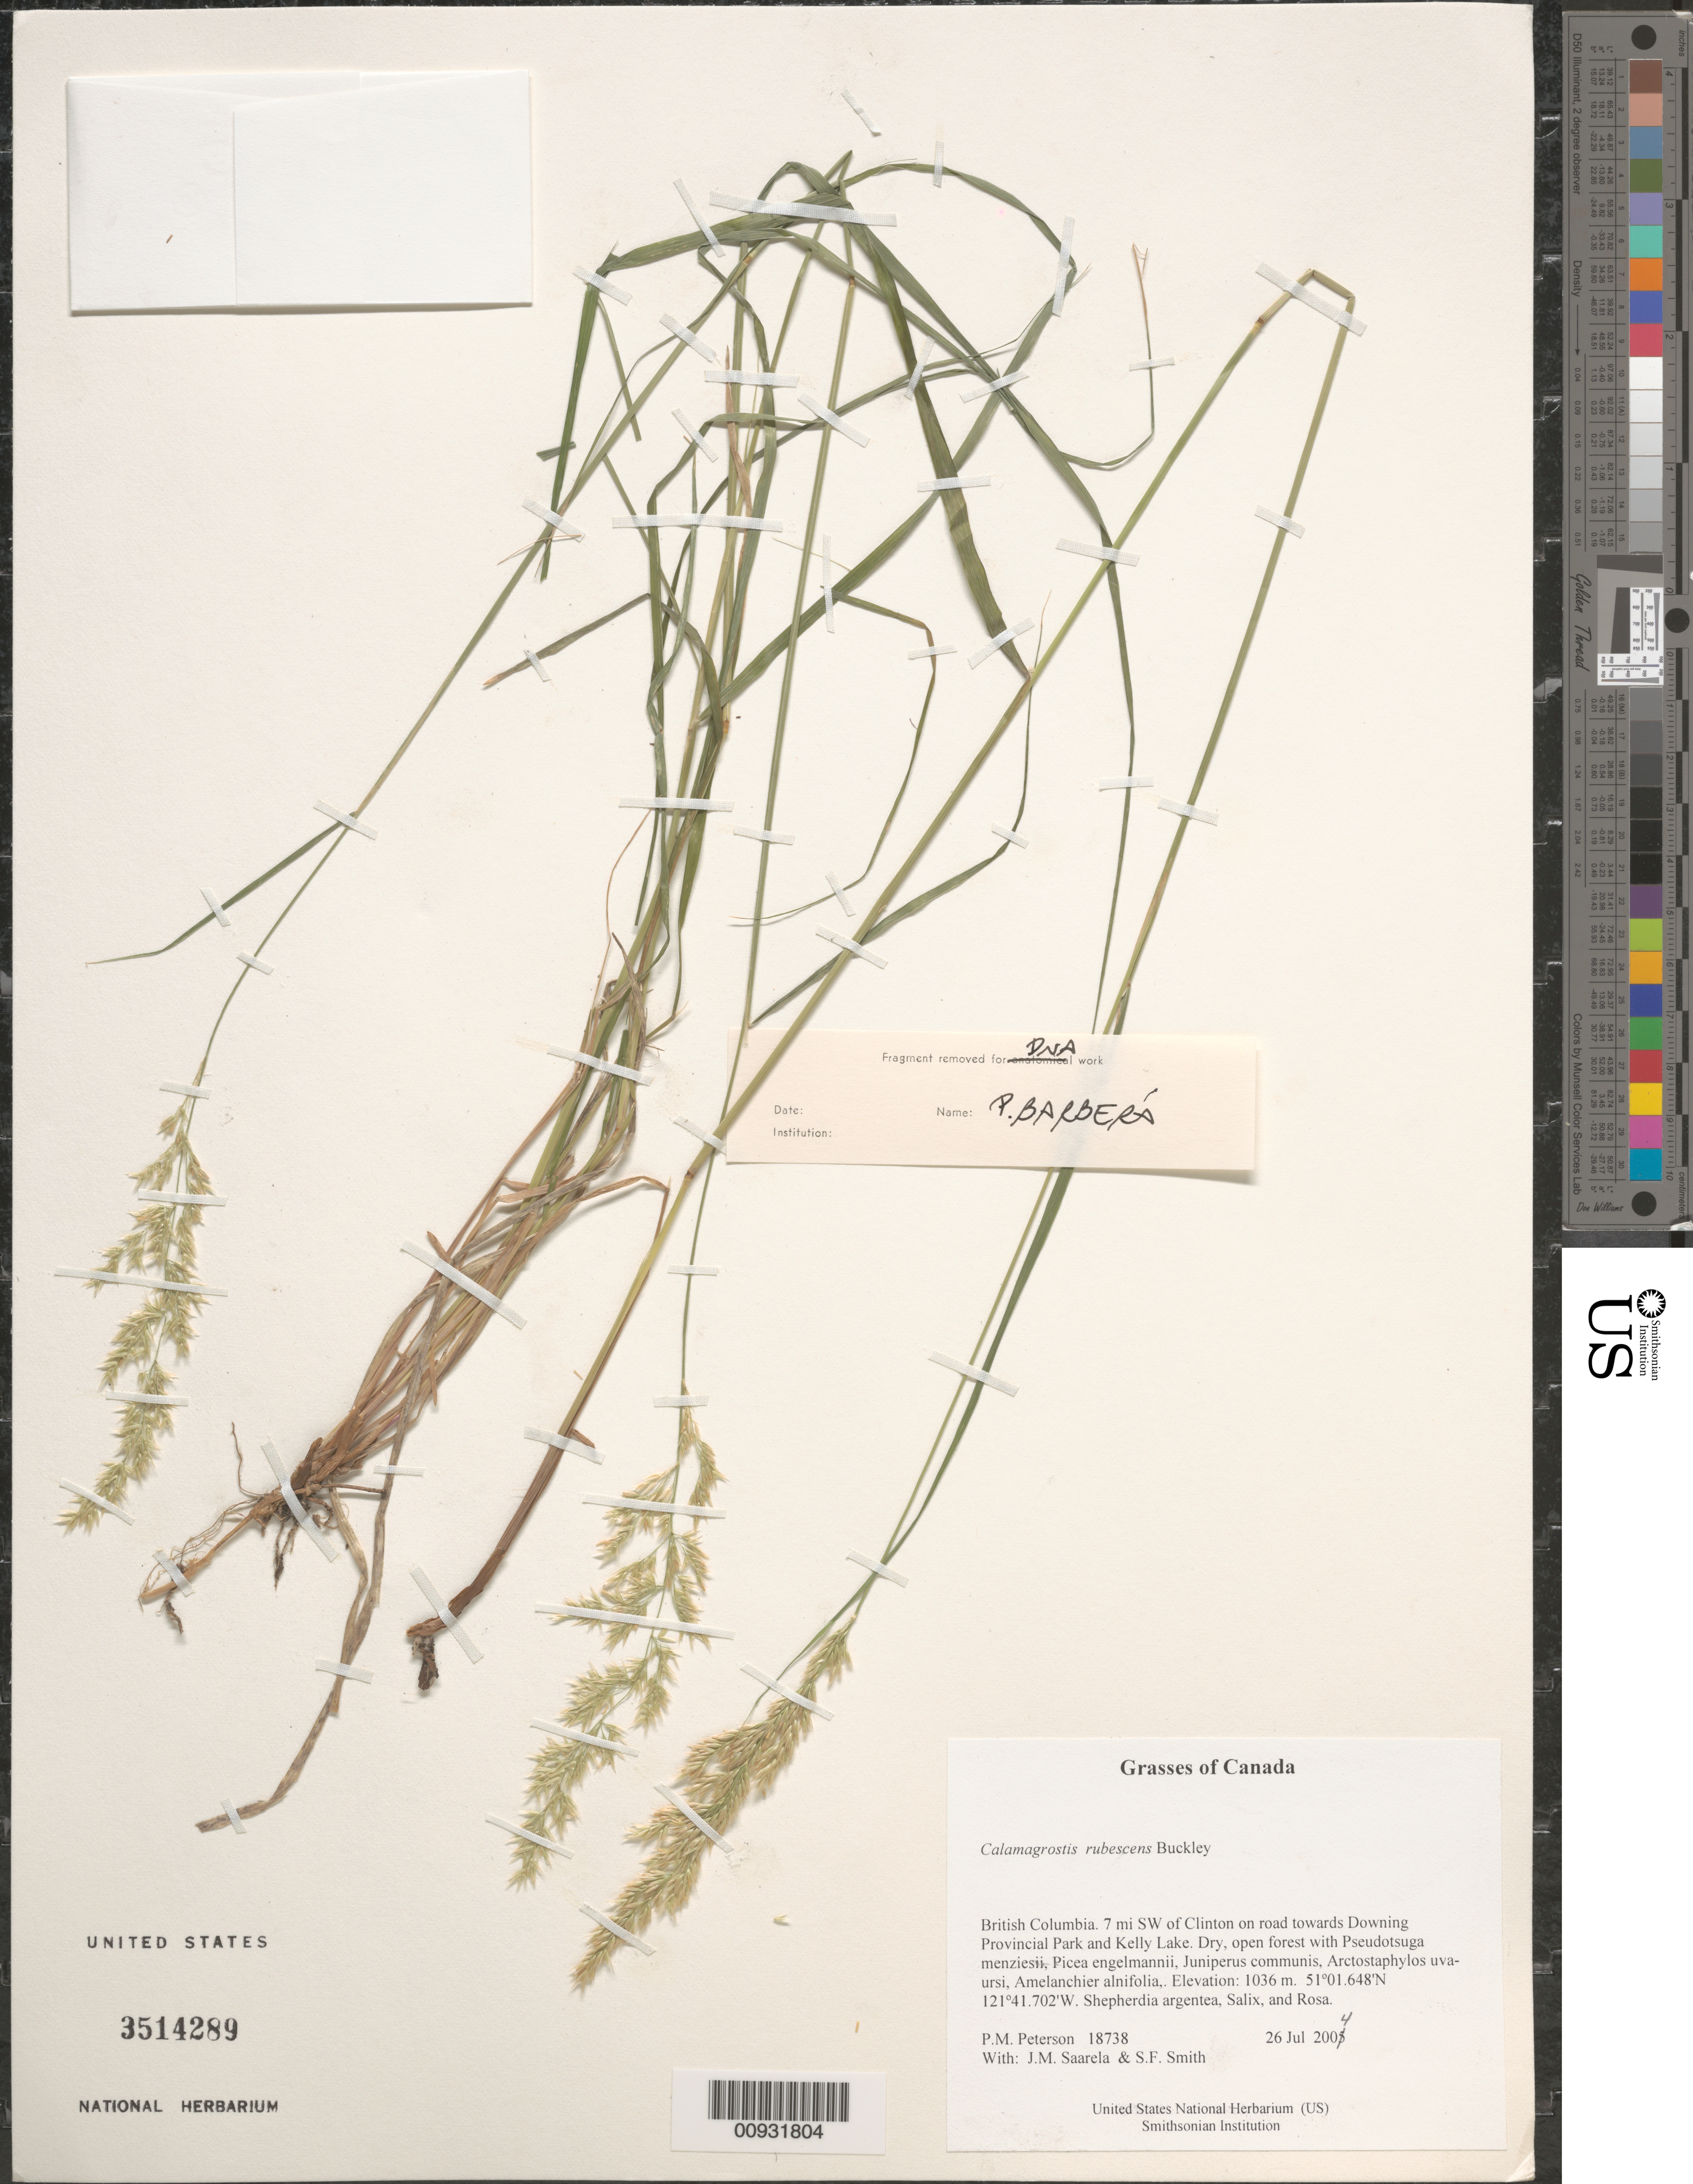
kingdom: Plantae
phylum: Tracheophyta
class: Liliopsida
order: Poales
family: Poaceae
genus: Calamagrostis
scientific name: Calamagrostis rubescens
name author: Buckley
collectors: P. M. Peterson, J. Saarela & S.F. Smith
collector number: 18738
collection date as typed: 26 Jul 2004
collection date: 2004-07-26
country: Canada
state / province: British Columbia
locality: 7 mi SW of Clinton on road towards Downing Provincial Park and Kelly Lake. Dry, open forest with Pseudotsuga menziesii, Picea engelmannii, Juniperus communis, Arctostaphylos uva-ursi, Amelanchier alnifolia,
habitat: Shepherdia argentea, Salix, and Rosa.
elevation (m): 1036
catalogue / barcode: US 3514289